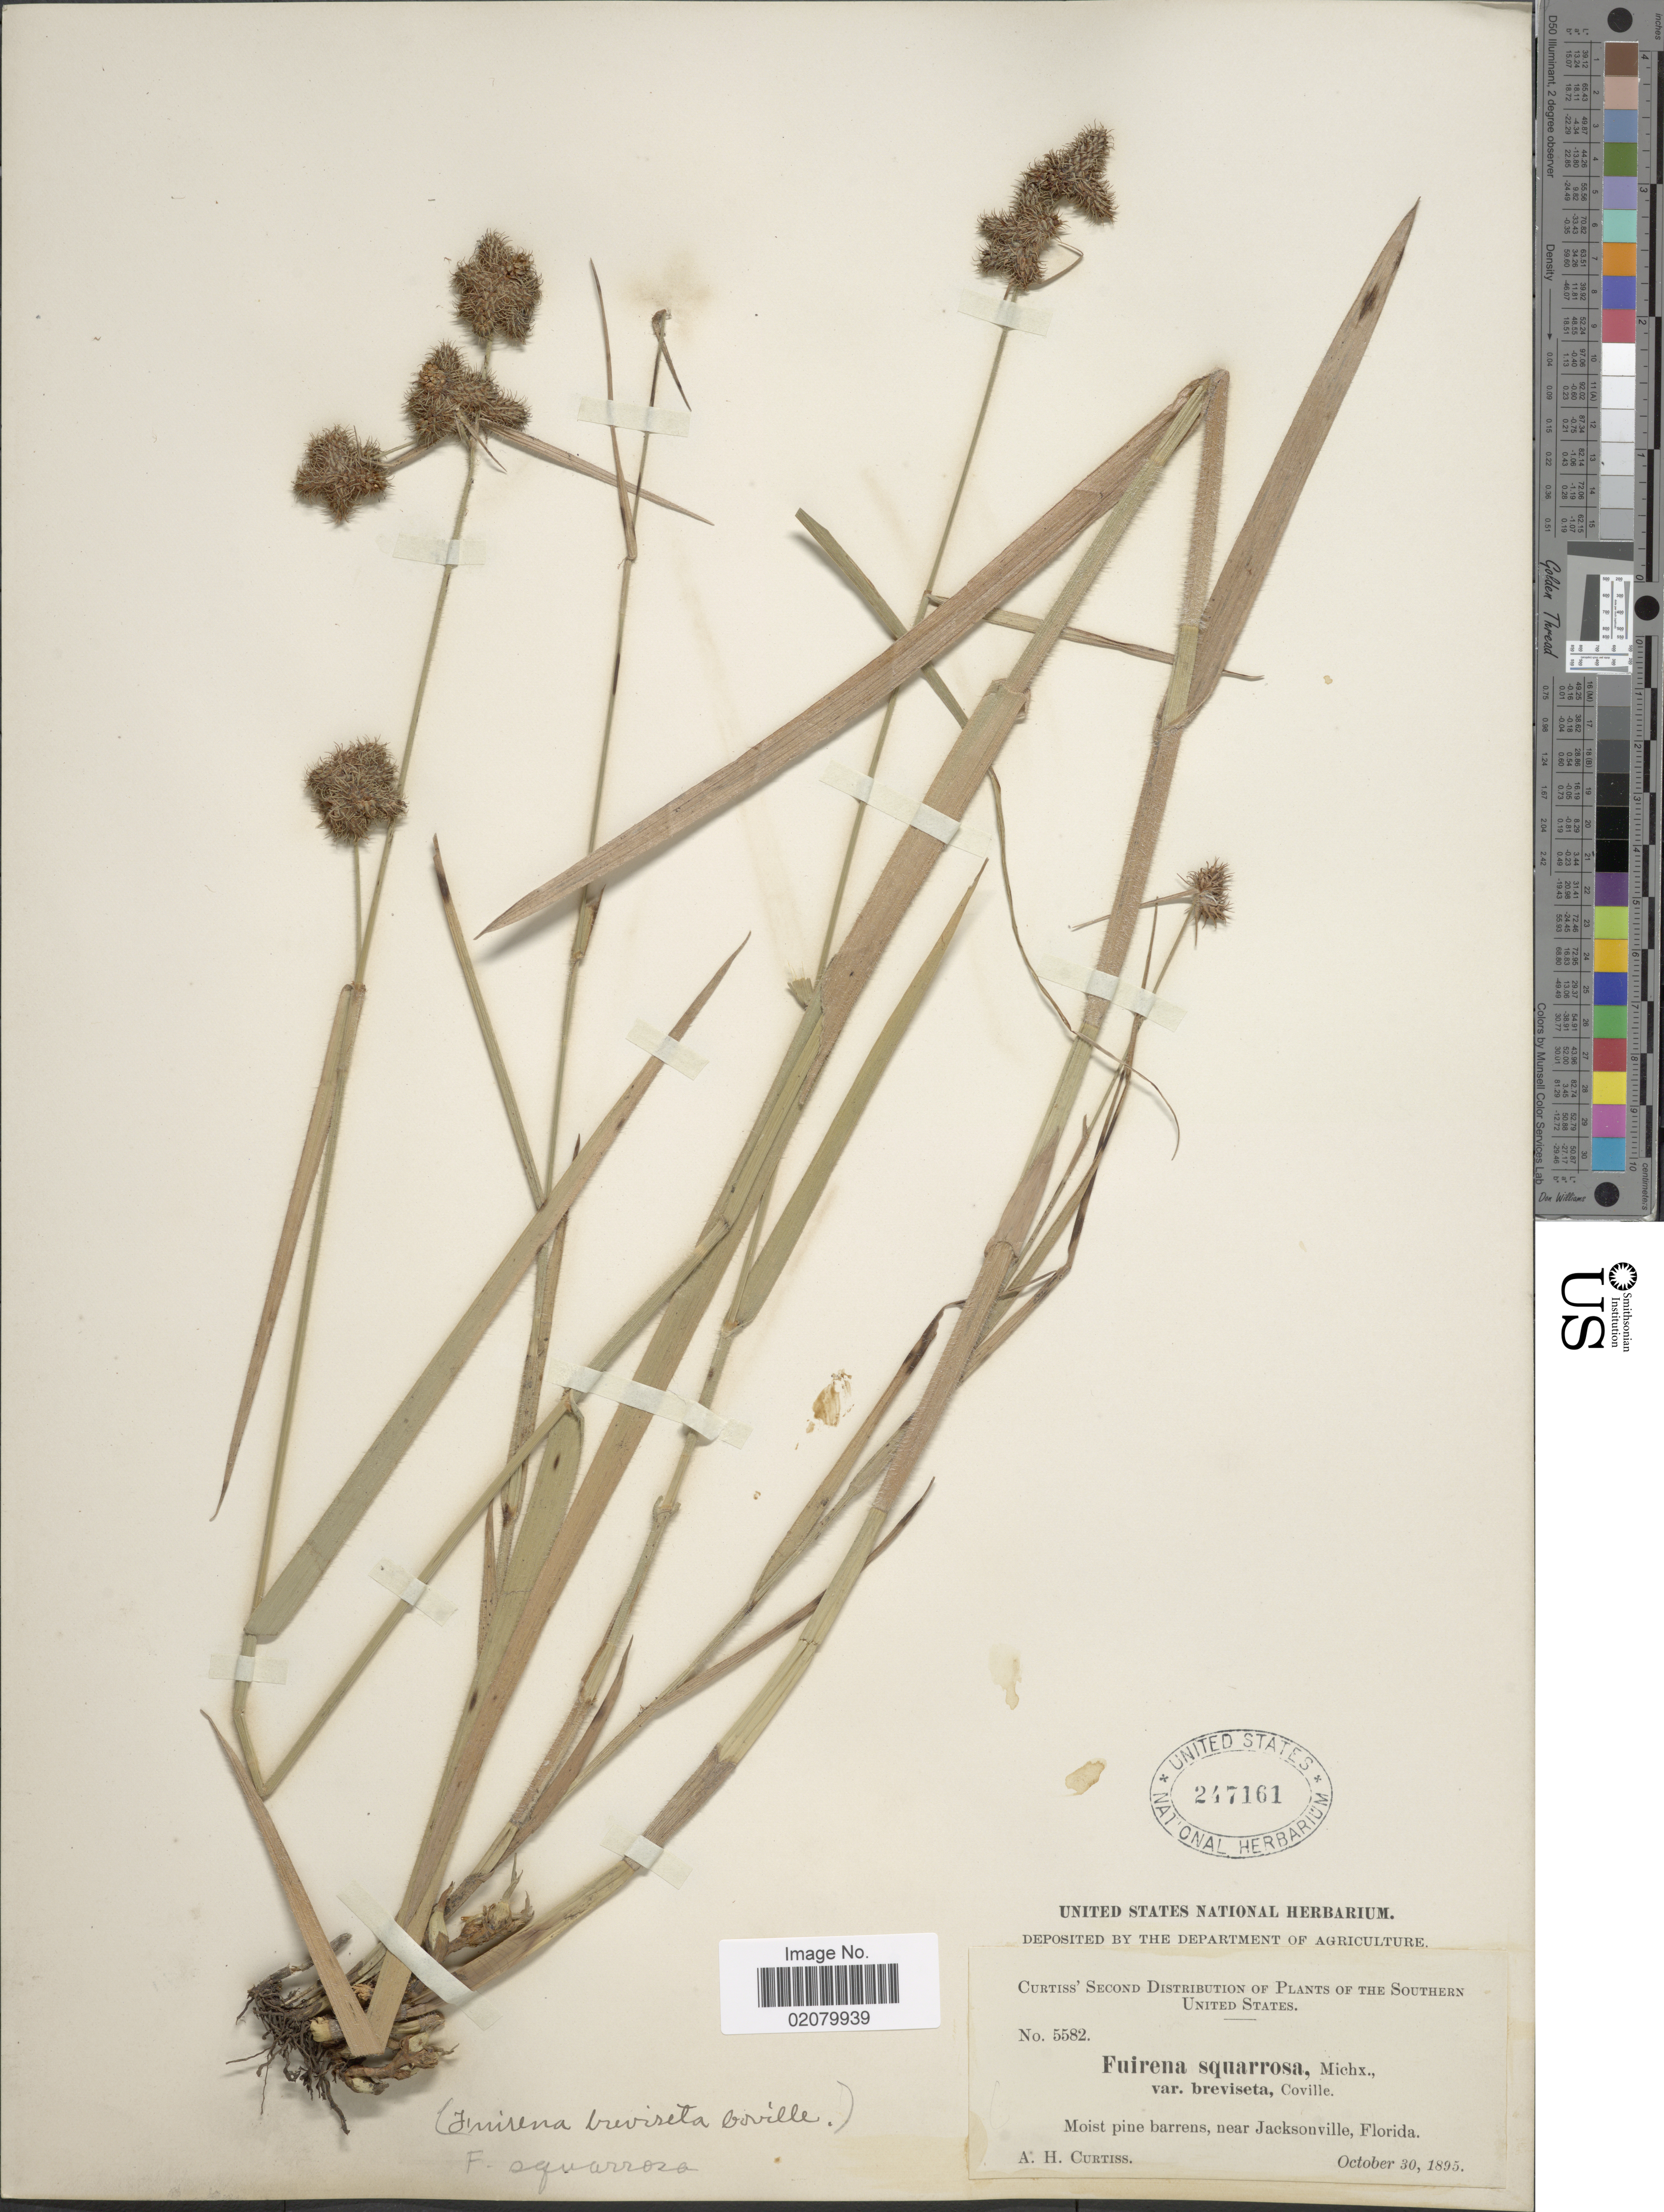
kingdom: Plantae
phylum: Tracheophyta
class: Liliopsida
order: Poales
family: Cyperaceae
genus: Fuirena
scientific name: Fuirena squarrosa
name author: Michx.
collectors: A. H. Curtiss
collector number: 5582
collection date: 1895-10-30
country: United States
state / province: Florida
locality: Near Jacksonville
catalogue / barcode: US 247161